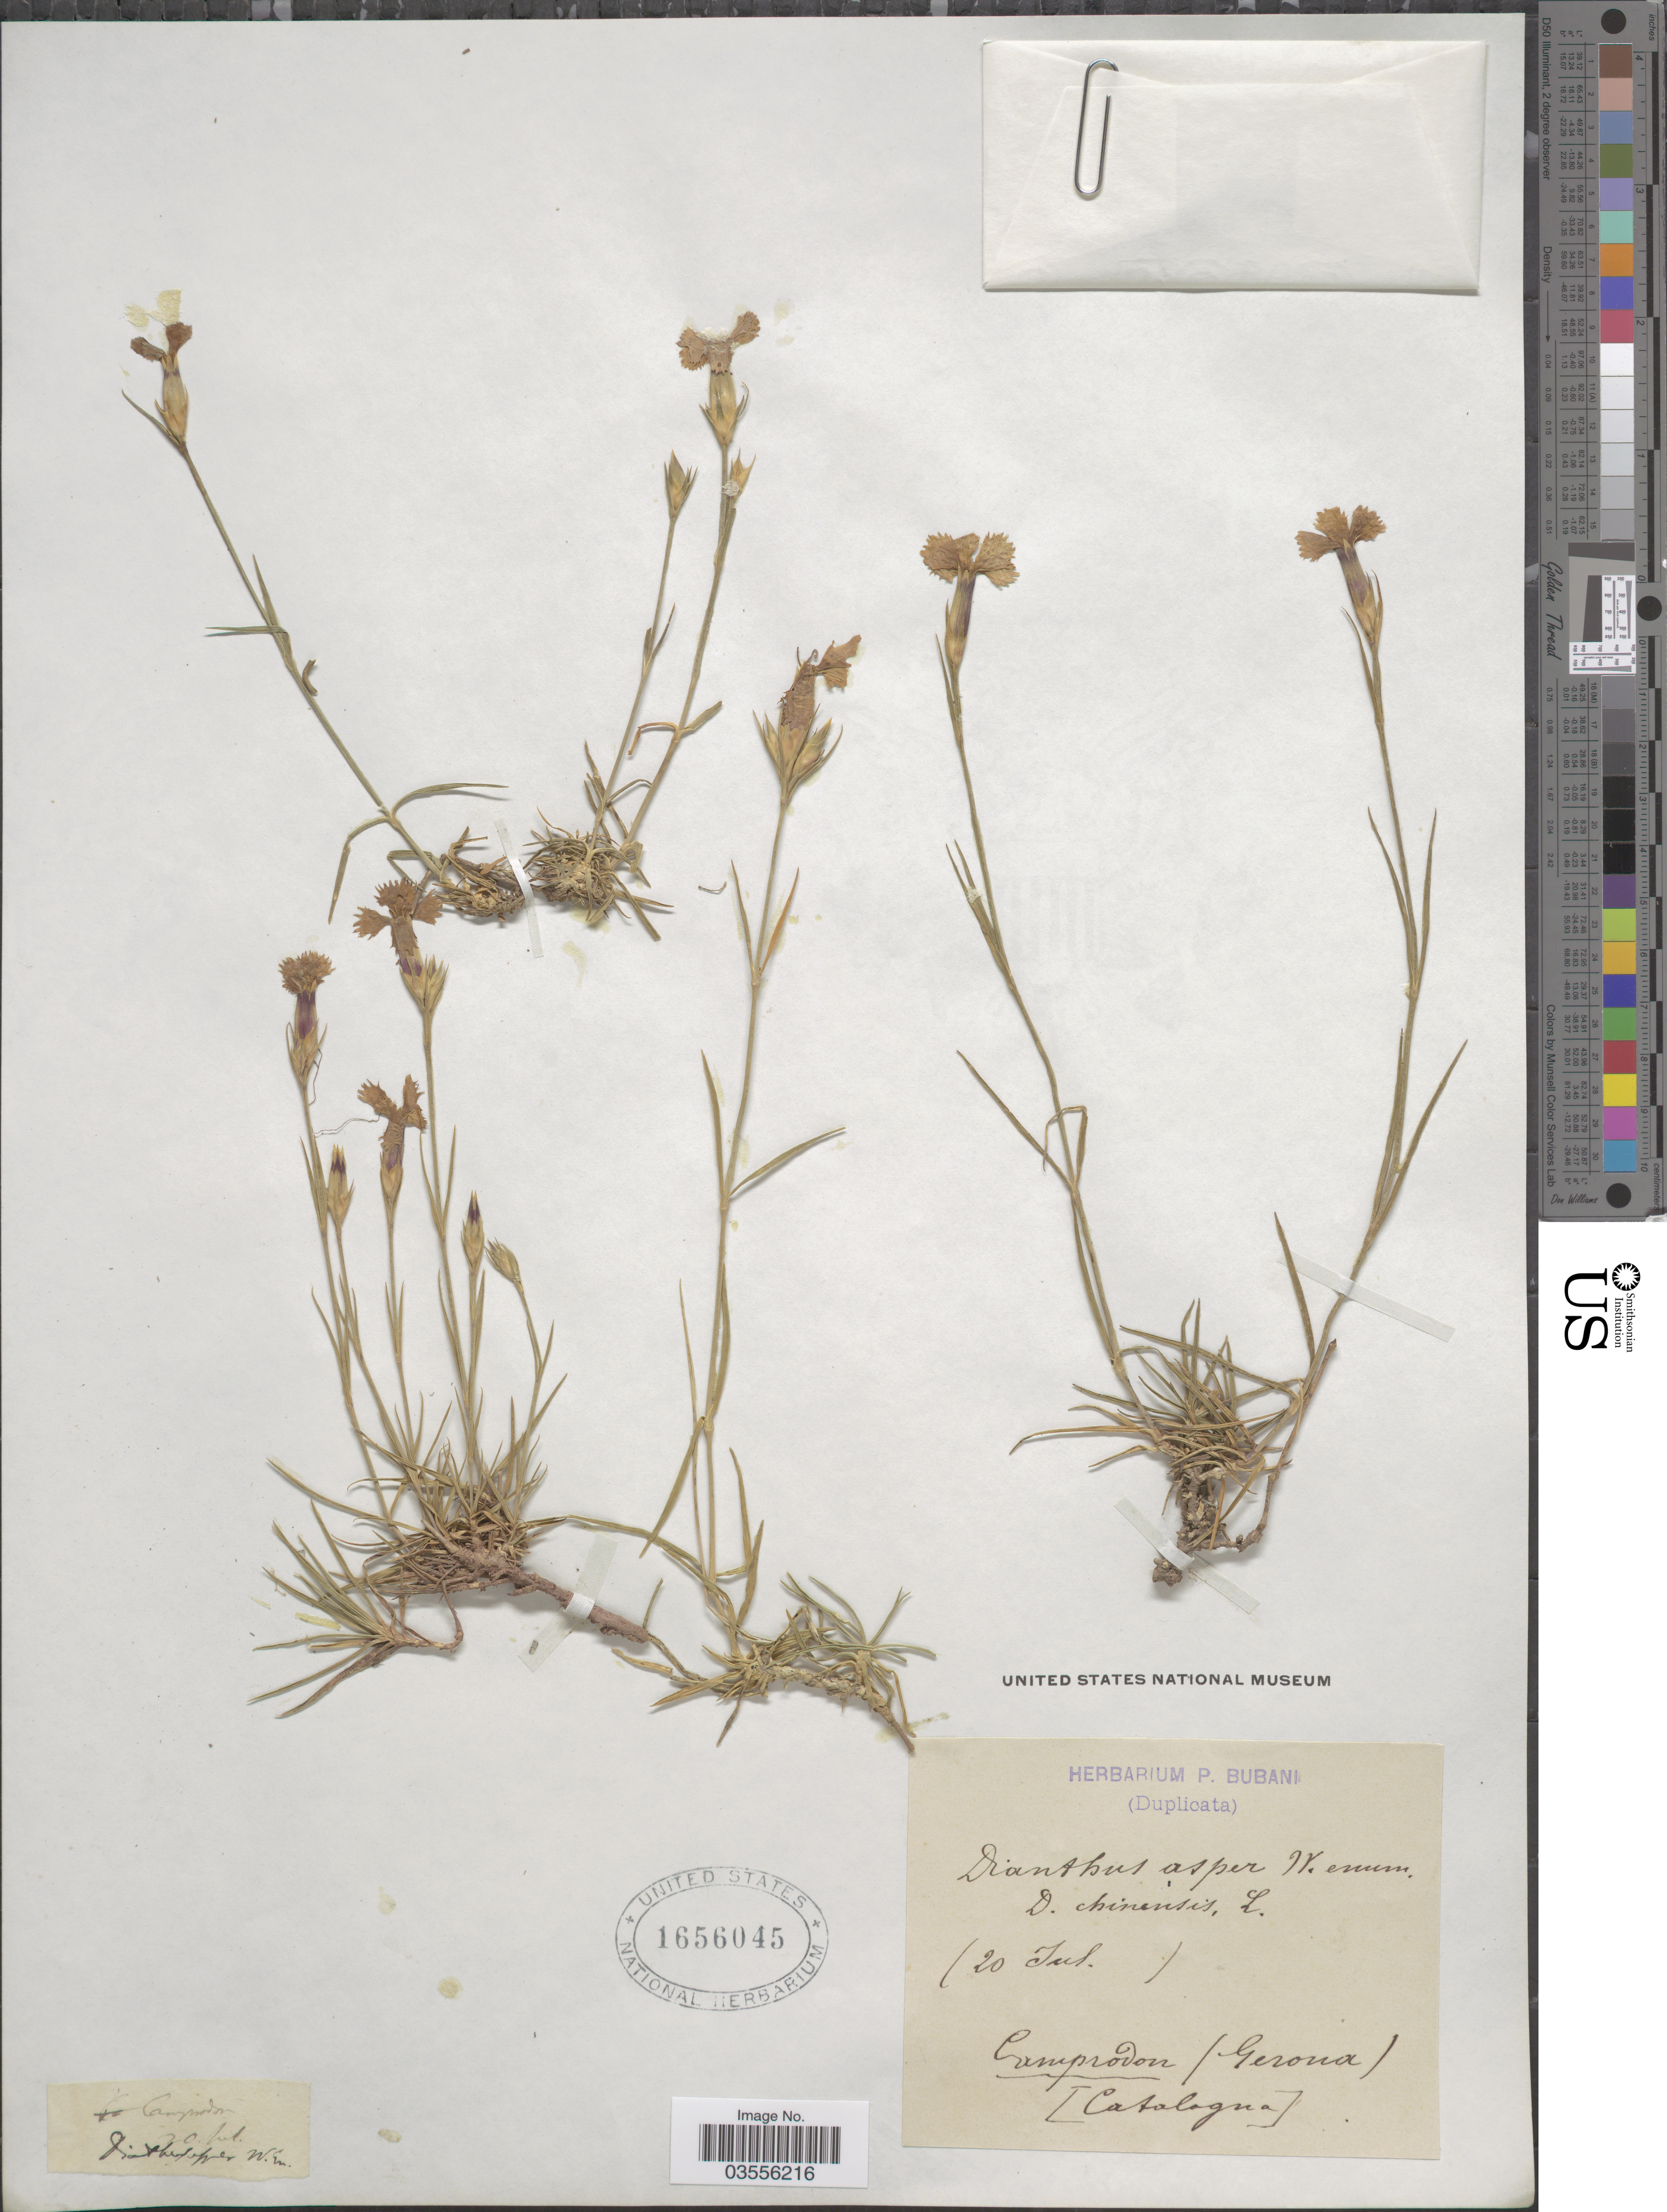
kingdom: Plantae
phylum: Tracheophyta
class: Magnoliopsida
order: Caryophyllales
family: Caryophyllaceae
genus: Dianthus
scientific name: Dianthus asper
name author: Willd.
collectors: P. Bubani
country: Spain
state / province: Catalunya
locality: Camprodon (Gerona) (Catalogna).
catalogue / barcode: US 1656045